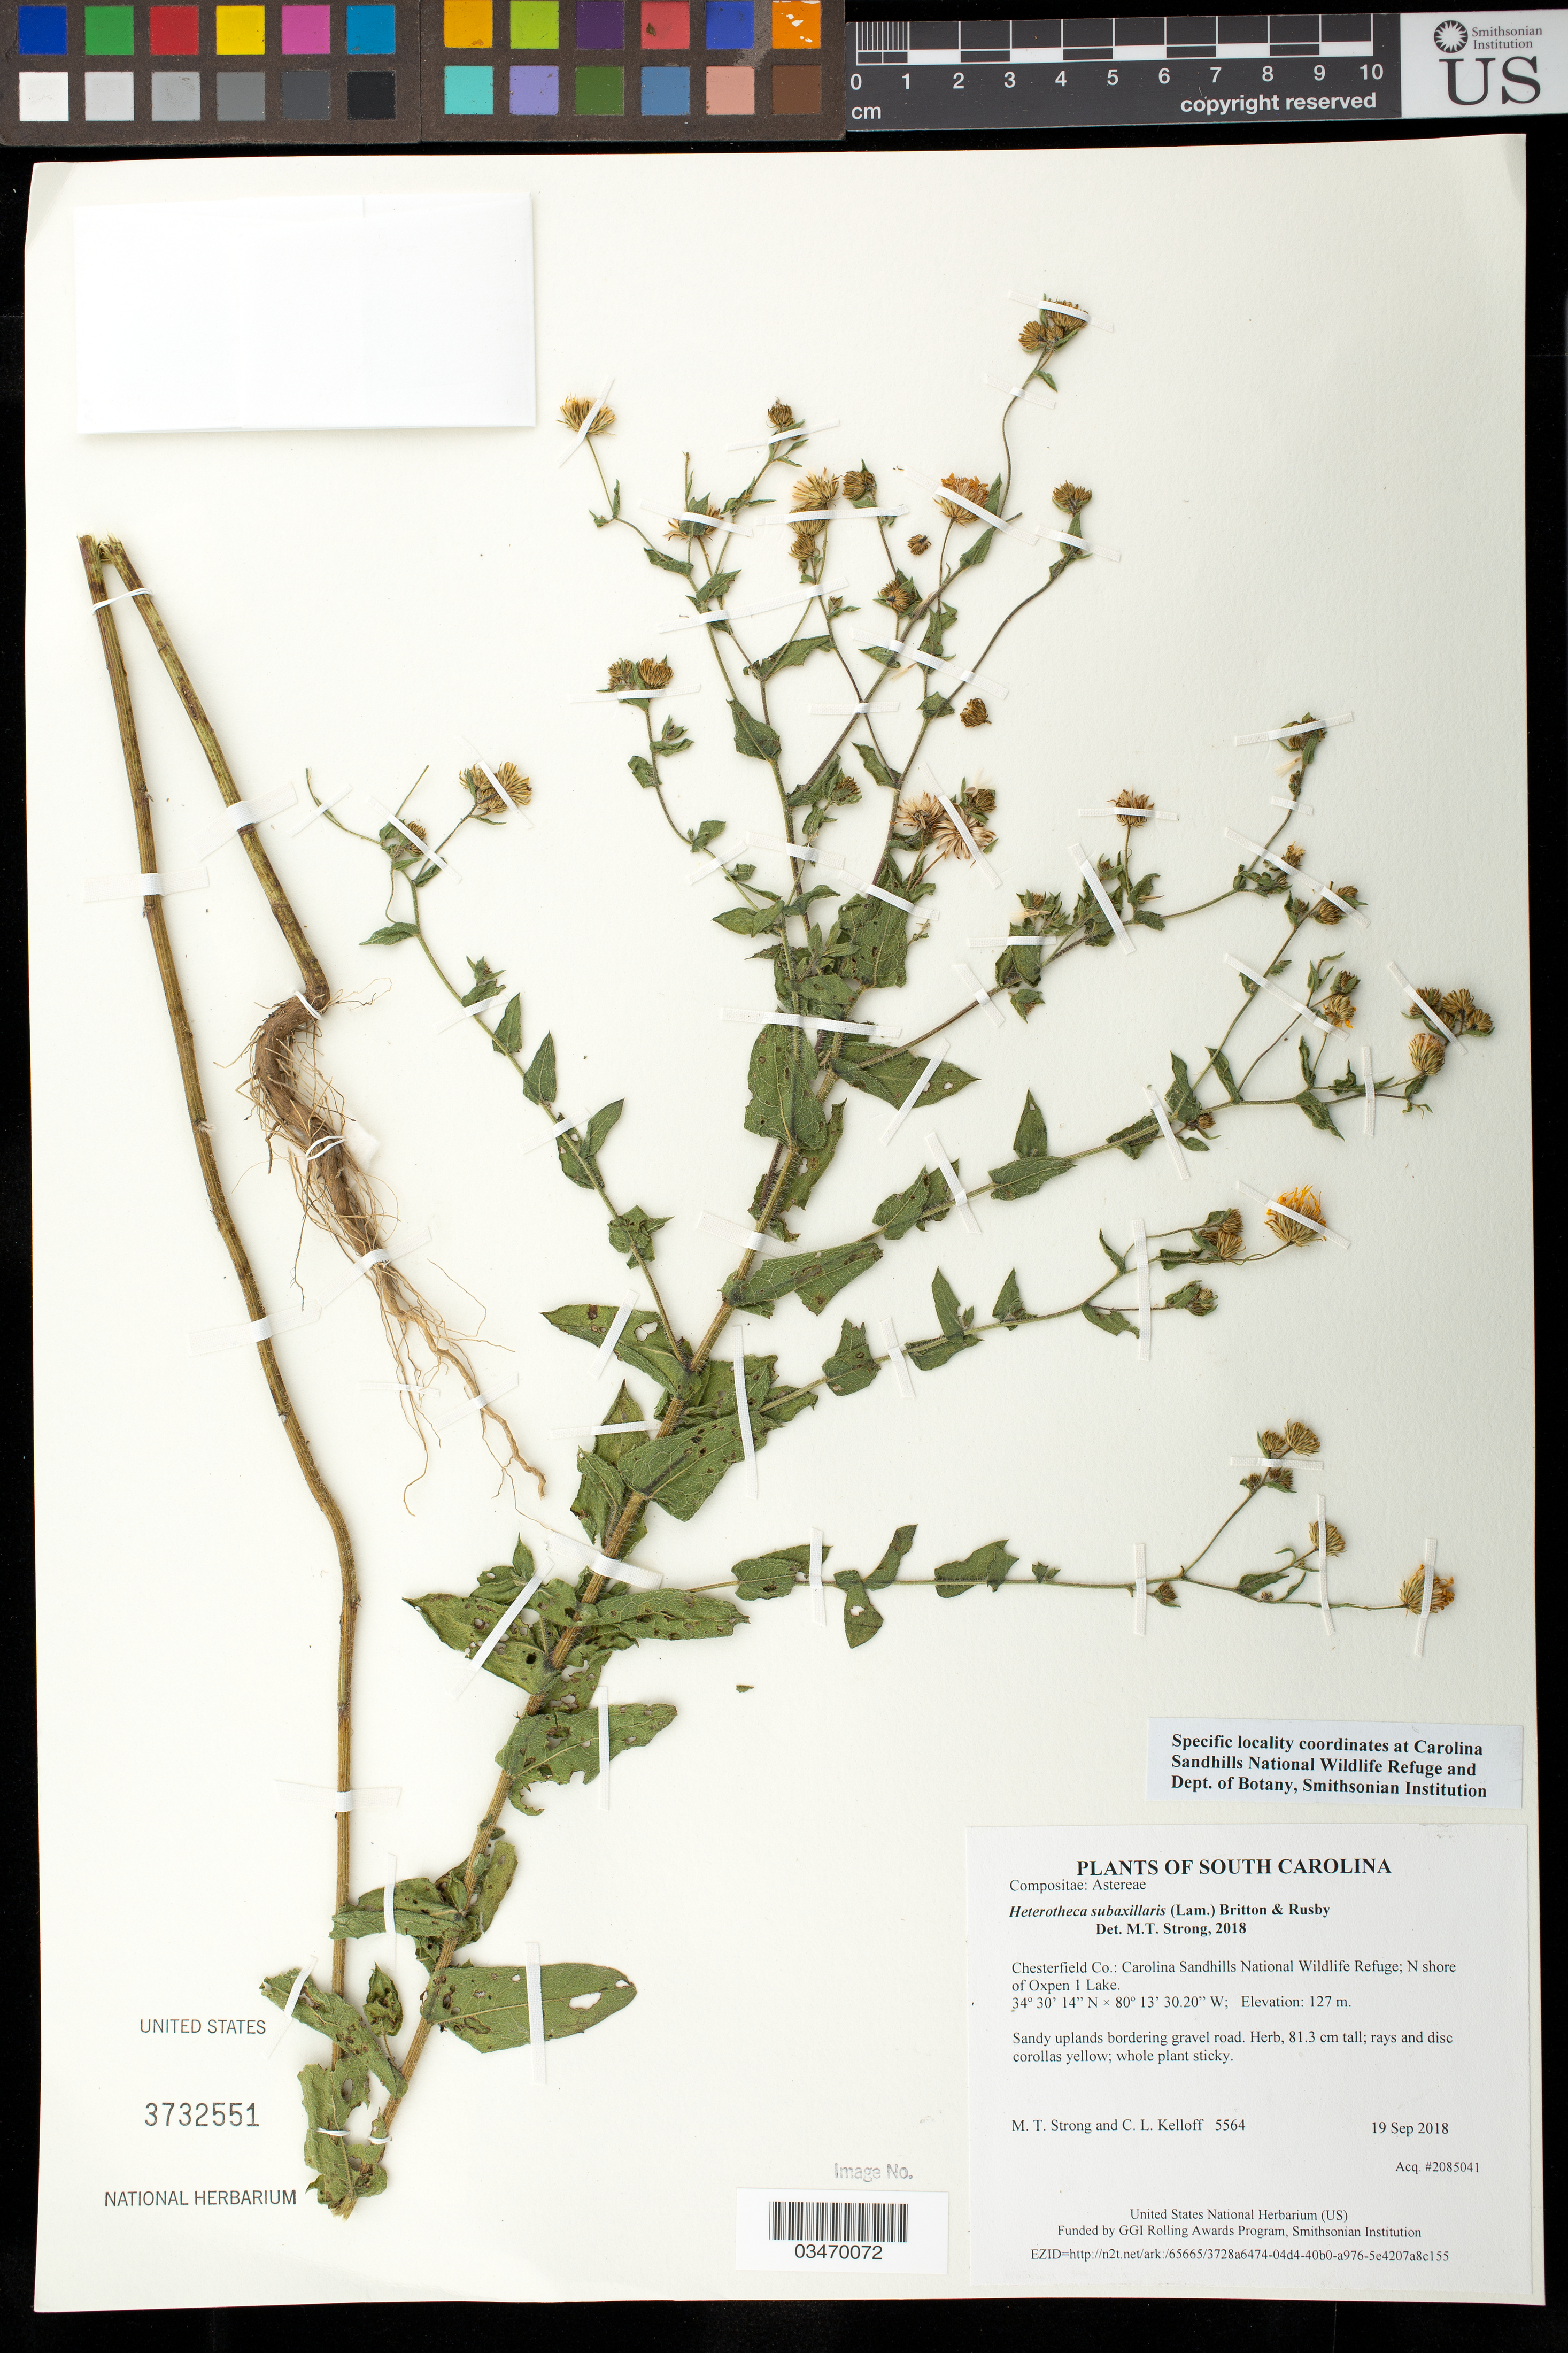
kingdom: Plantae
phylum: Tracheophyta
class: Magnoliopsida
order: Asterales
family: Asteraceae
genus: Heterotheca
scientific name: Heterotheca subaxillaris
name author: (Lam.) Britton & Rusby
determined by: Strong, M. T., (US), Smithsonian Institution - National Museum of Natural History (UNITED STATES)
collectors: M. T. Strong & C. L. Kelloff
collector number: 5564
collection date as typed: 19 Sep 2018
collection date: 2018-09-19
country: United States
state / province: South Carolina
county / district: Chesterfield Co.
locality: Carolina Sandhills National Wildlife Refuge; N shore of Oxpen 1 Lake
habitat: Sandy uplands bordering gravel road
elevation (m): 127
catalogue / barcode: US 3732551